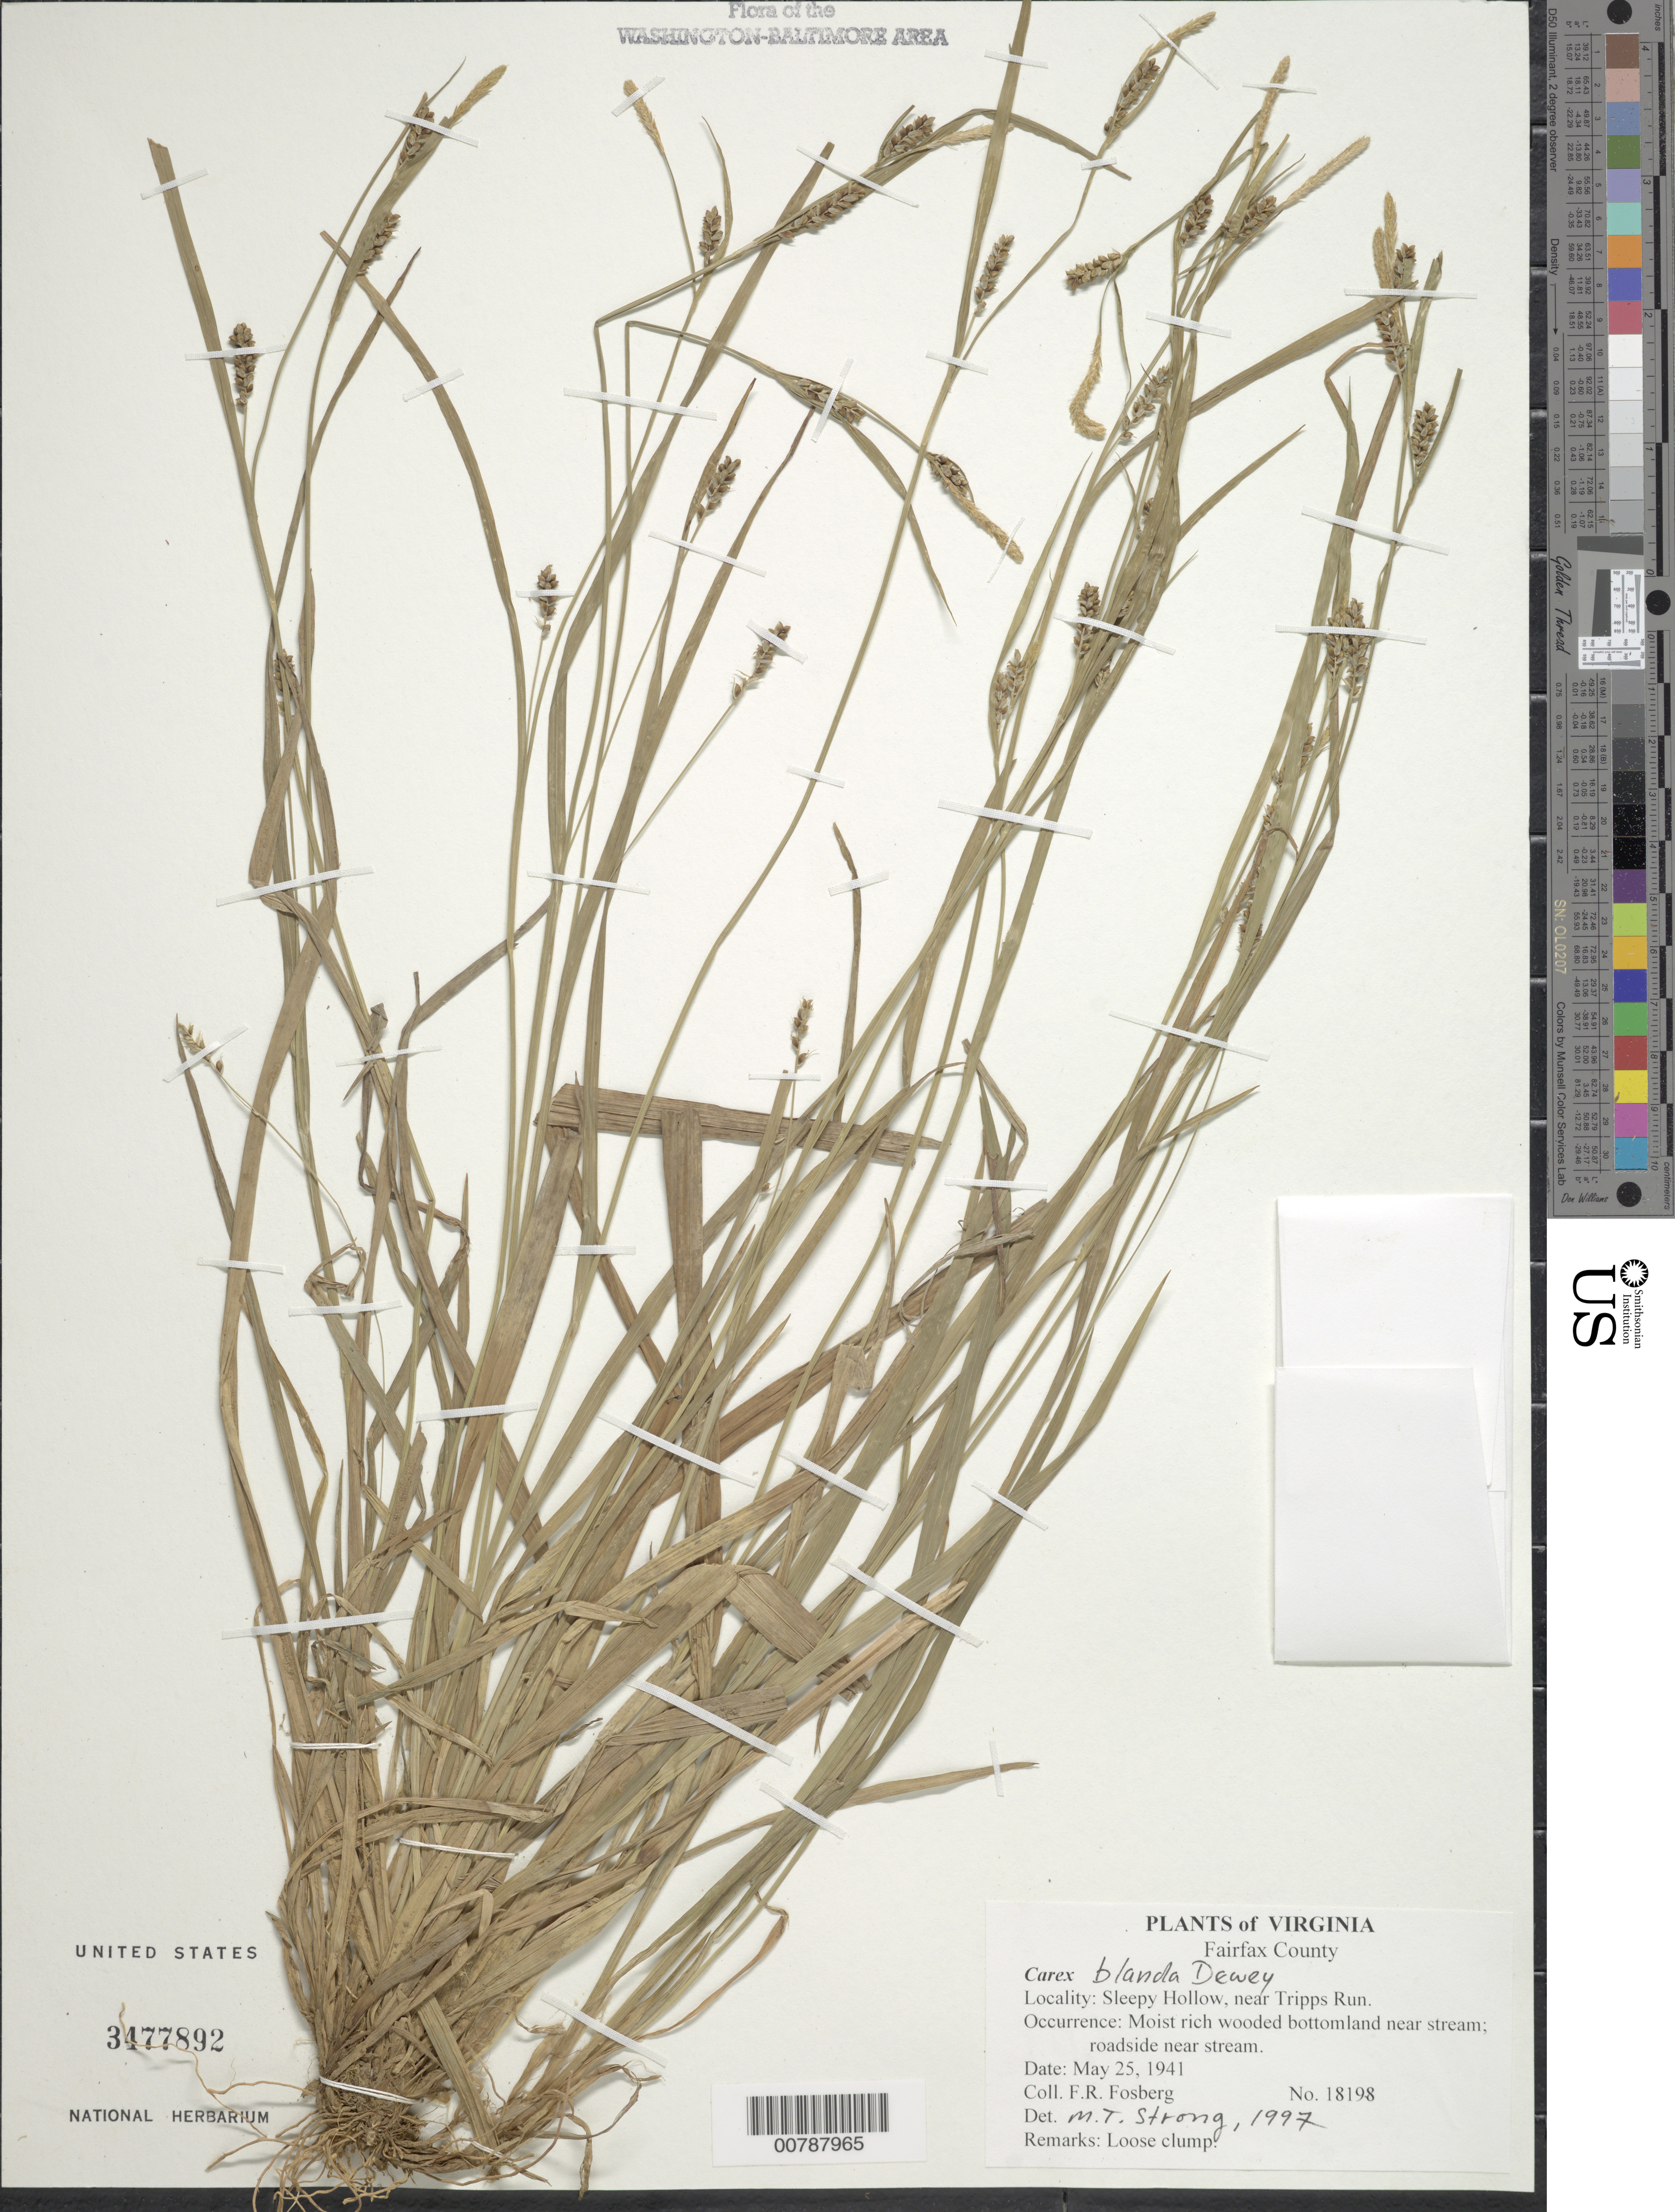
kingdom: Plantae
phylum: Tracheophyta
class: Liliopsida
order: Poales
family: Cyperaceae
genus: Carex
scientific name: Carex blanda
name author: Dewey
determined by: Strong, M. T., (US), Smithsonian Institution - National Museum of Natural History (UNITED STATES)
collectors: F. R. Fosberg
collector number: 18198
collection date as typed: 25 May 1941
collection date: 1941-05-25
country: United States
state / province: Virginia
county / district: Fairfax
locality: Sleepy Hollow, near Tripps Run.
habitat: Moist rich wooded bottomland near stream; roadside near stream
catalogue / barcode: US 3477892